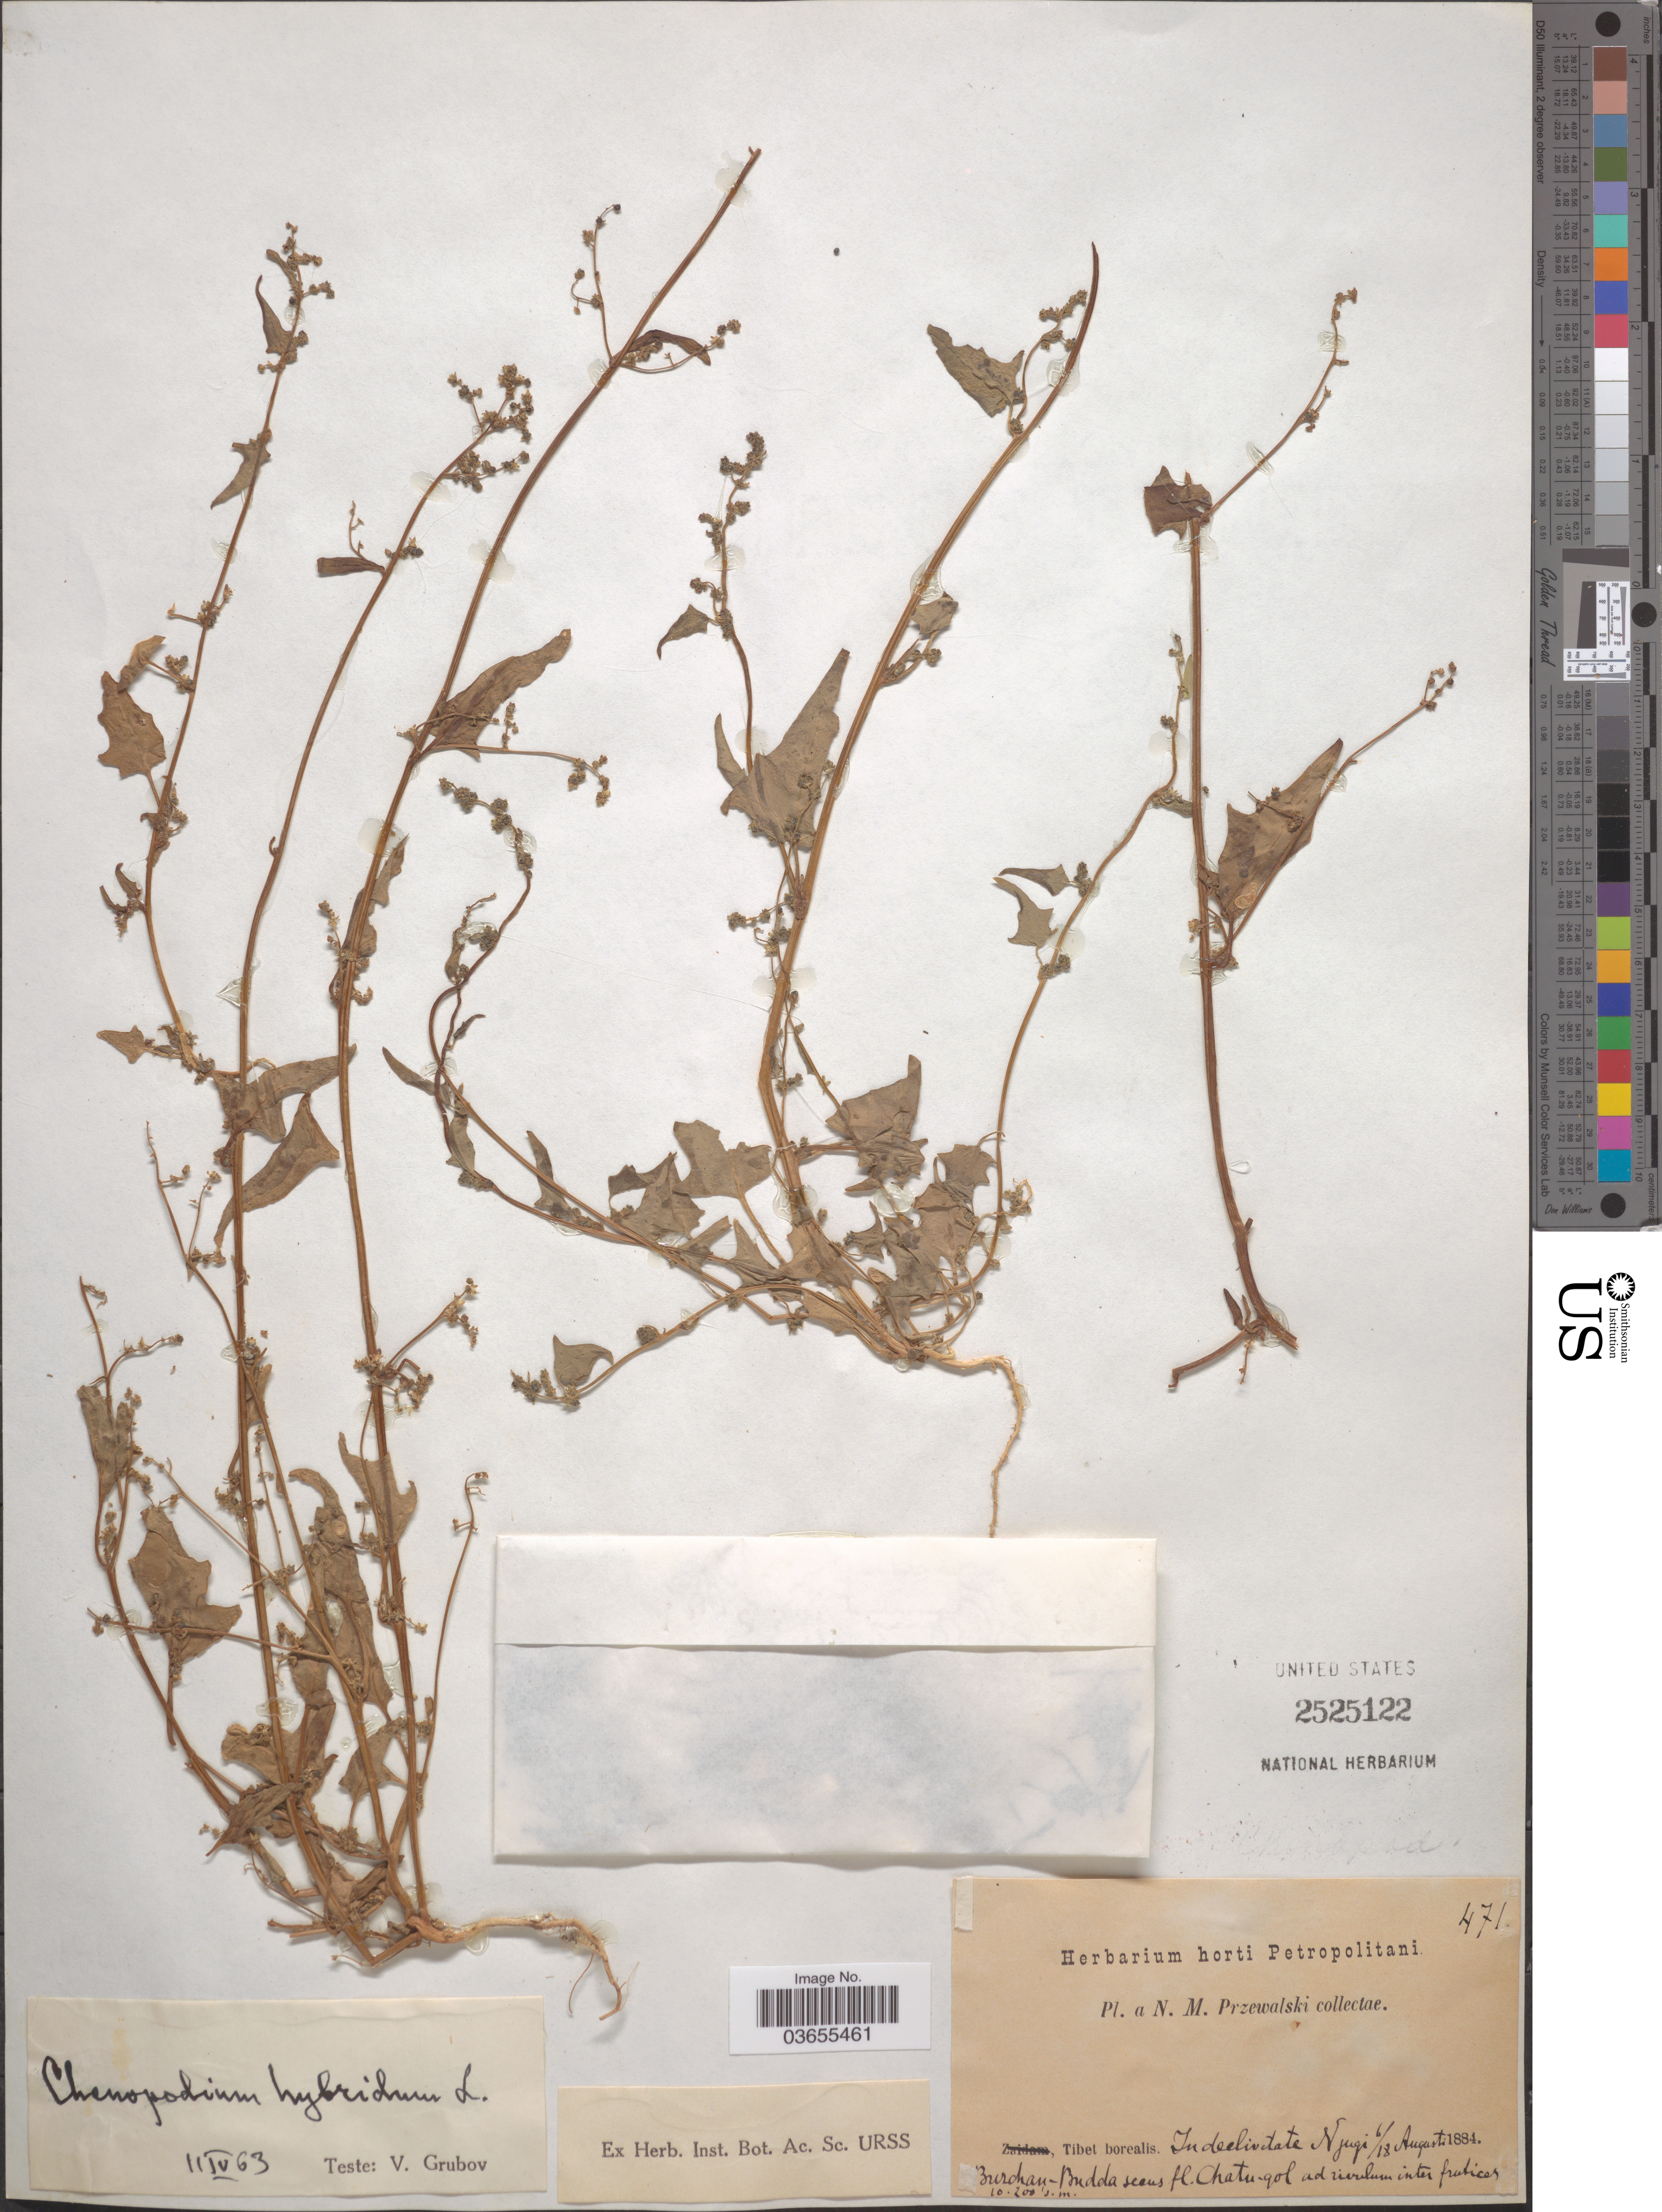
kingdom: Plantae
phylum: Tracheophyta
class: Magnoliopsida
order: Caryophyllales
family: Amaranthaceae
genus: Chenopodium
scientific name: Chenopodium hybridum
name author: L.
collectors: N. Przewalski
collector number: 471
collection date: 1884-08-06/1884-08-18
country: China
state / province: Xizang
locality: Tibet borealis. Njugi [interpreted]. Burchau [interpreted]-Budda secus fl. Chatu-qol [unsure placement]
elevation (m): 10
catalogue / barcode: US 2525122